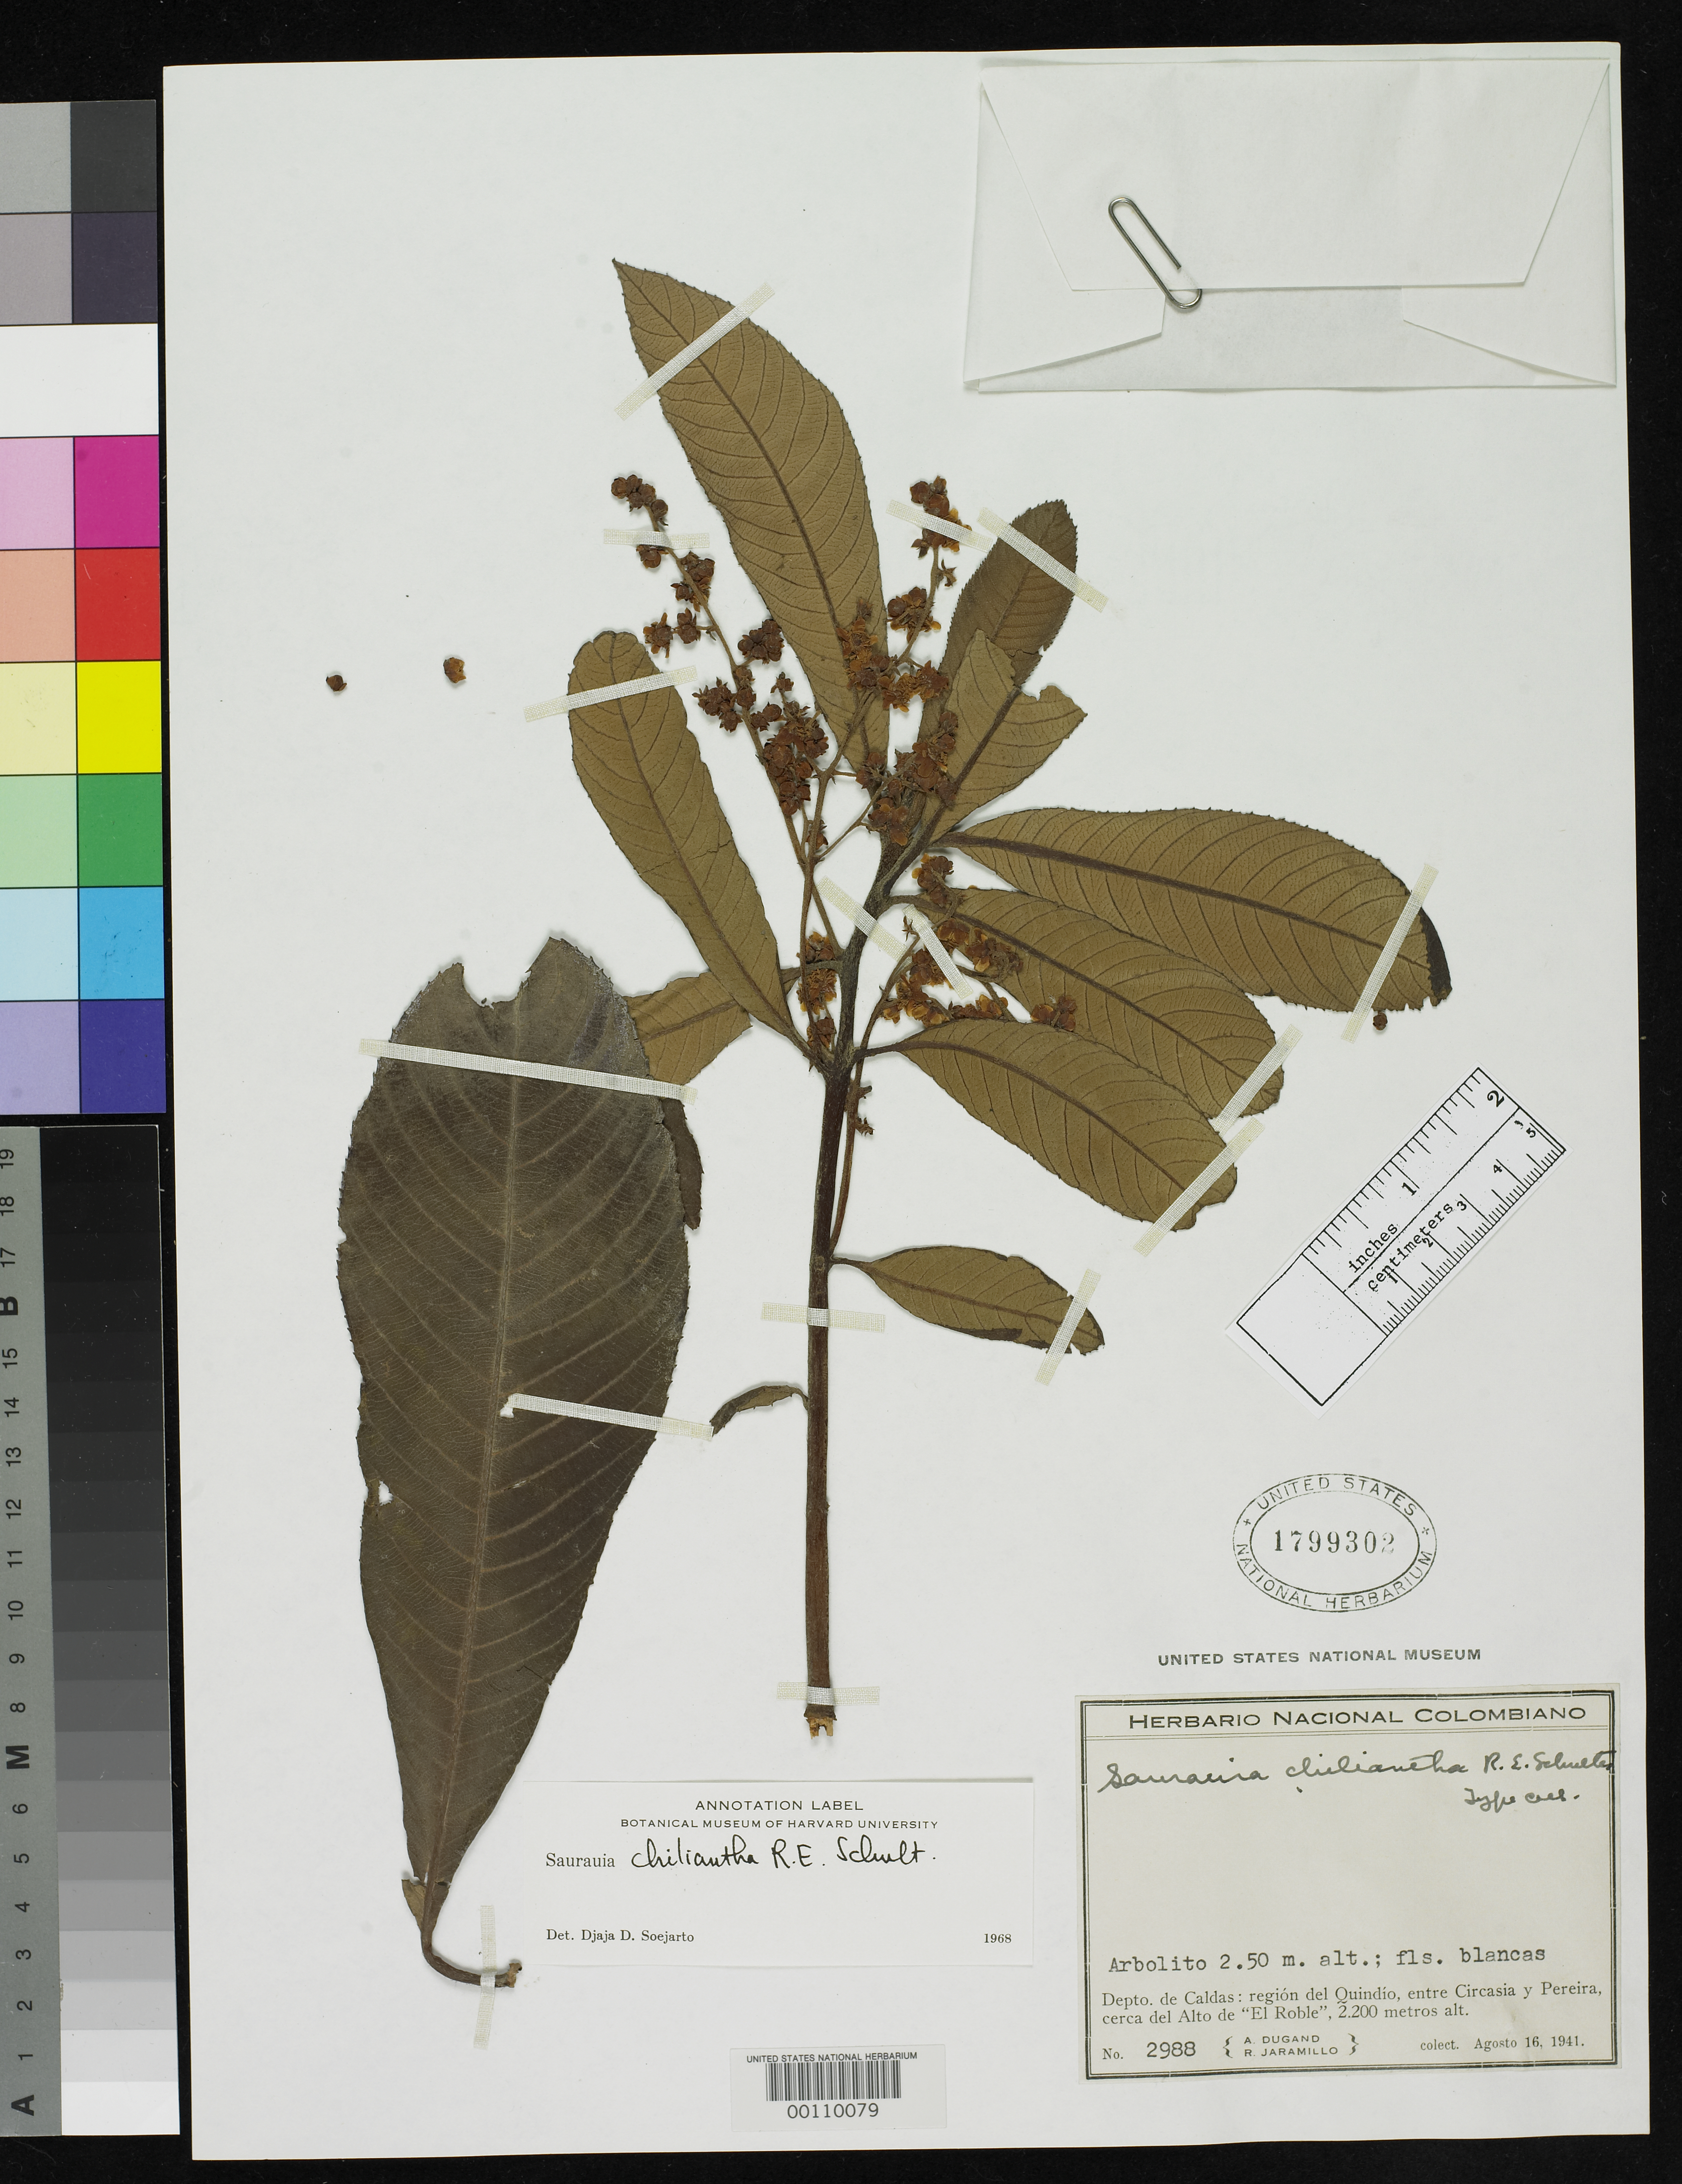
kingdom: Plantae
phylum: Tracheophyta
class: Magnoliopsida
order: Ericales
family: Actinidiaceae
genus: Saurauia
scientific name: Saurauia chiliantha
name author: R.E. Schult.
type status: Isotype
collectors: A. Dugand G. & R. Jaramillo M.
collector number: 2988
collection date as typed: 16 Aug 1941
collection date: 1941-08-16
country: Colombia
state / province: Caldas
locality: Quindo, between Circasia and Pereira.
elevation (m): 2200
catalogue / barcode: US 1799302